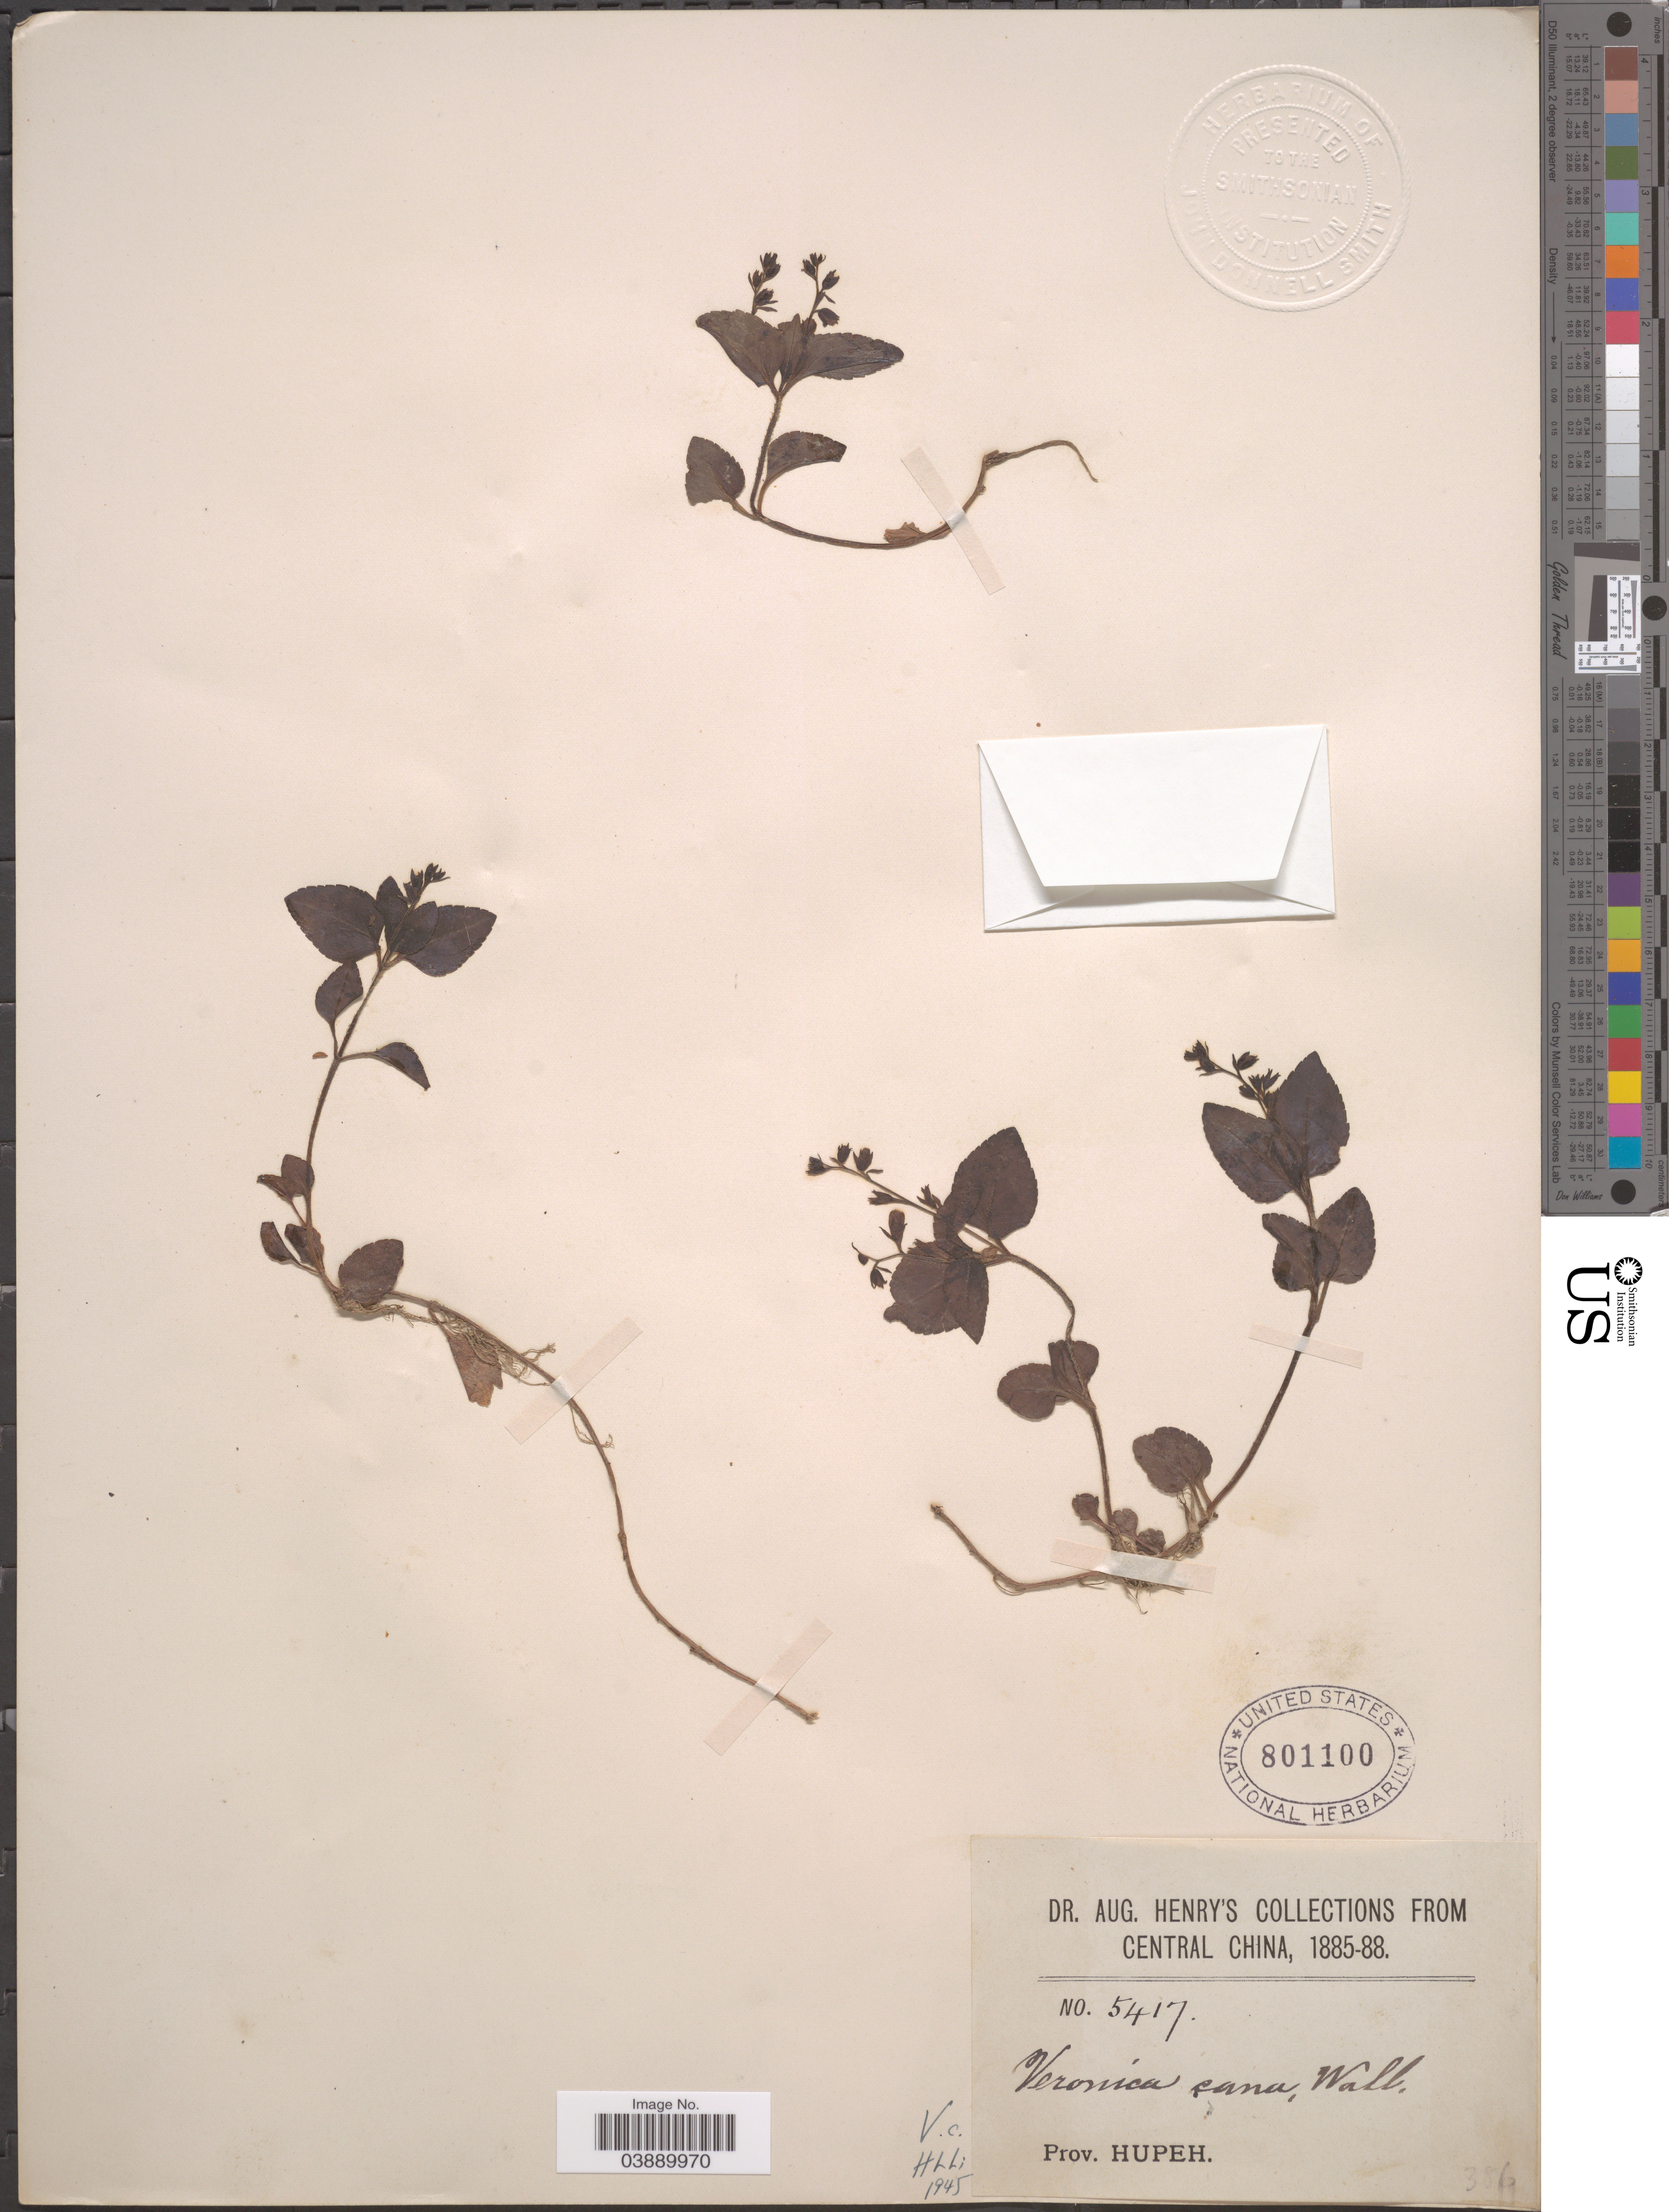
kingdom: Plantae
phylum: Tracheophyta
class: Magnoliopsida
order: Lamiales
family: Plantaginaceae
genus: Veronica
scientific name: Veronica cana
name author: Wall.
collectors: A. Henry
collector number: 5417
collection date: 1885/1888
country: China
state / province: Hubei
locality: Central China. Prov. Hupeh.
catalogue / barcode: US 801100